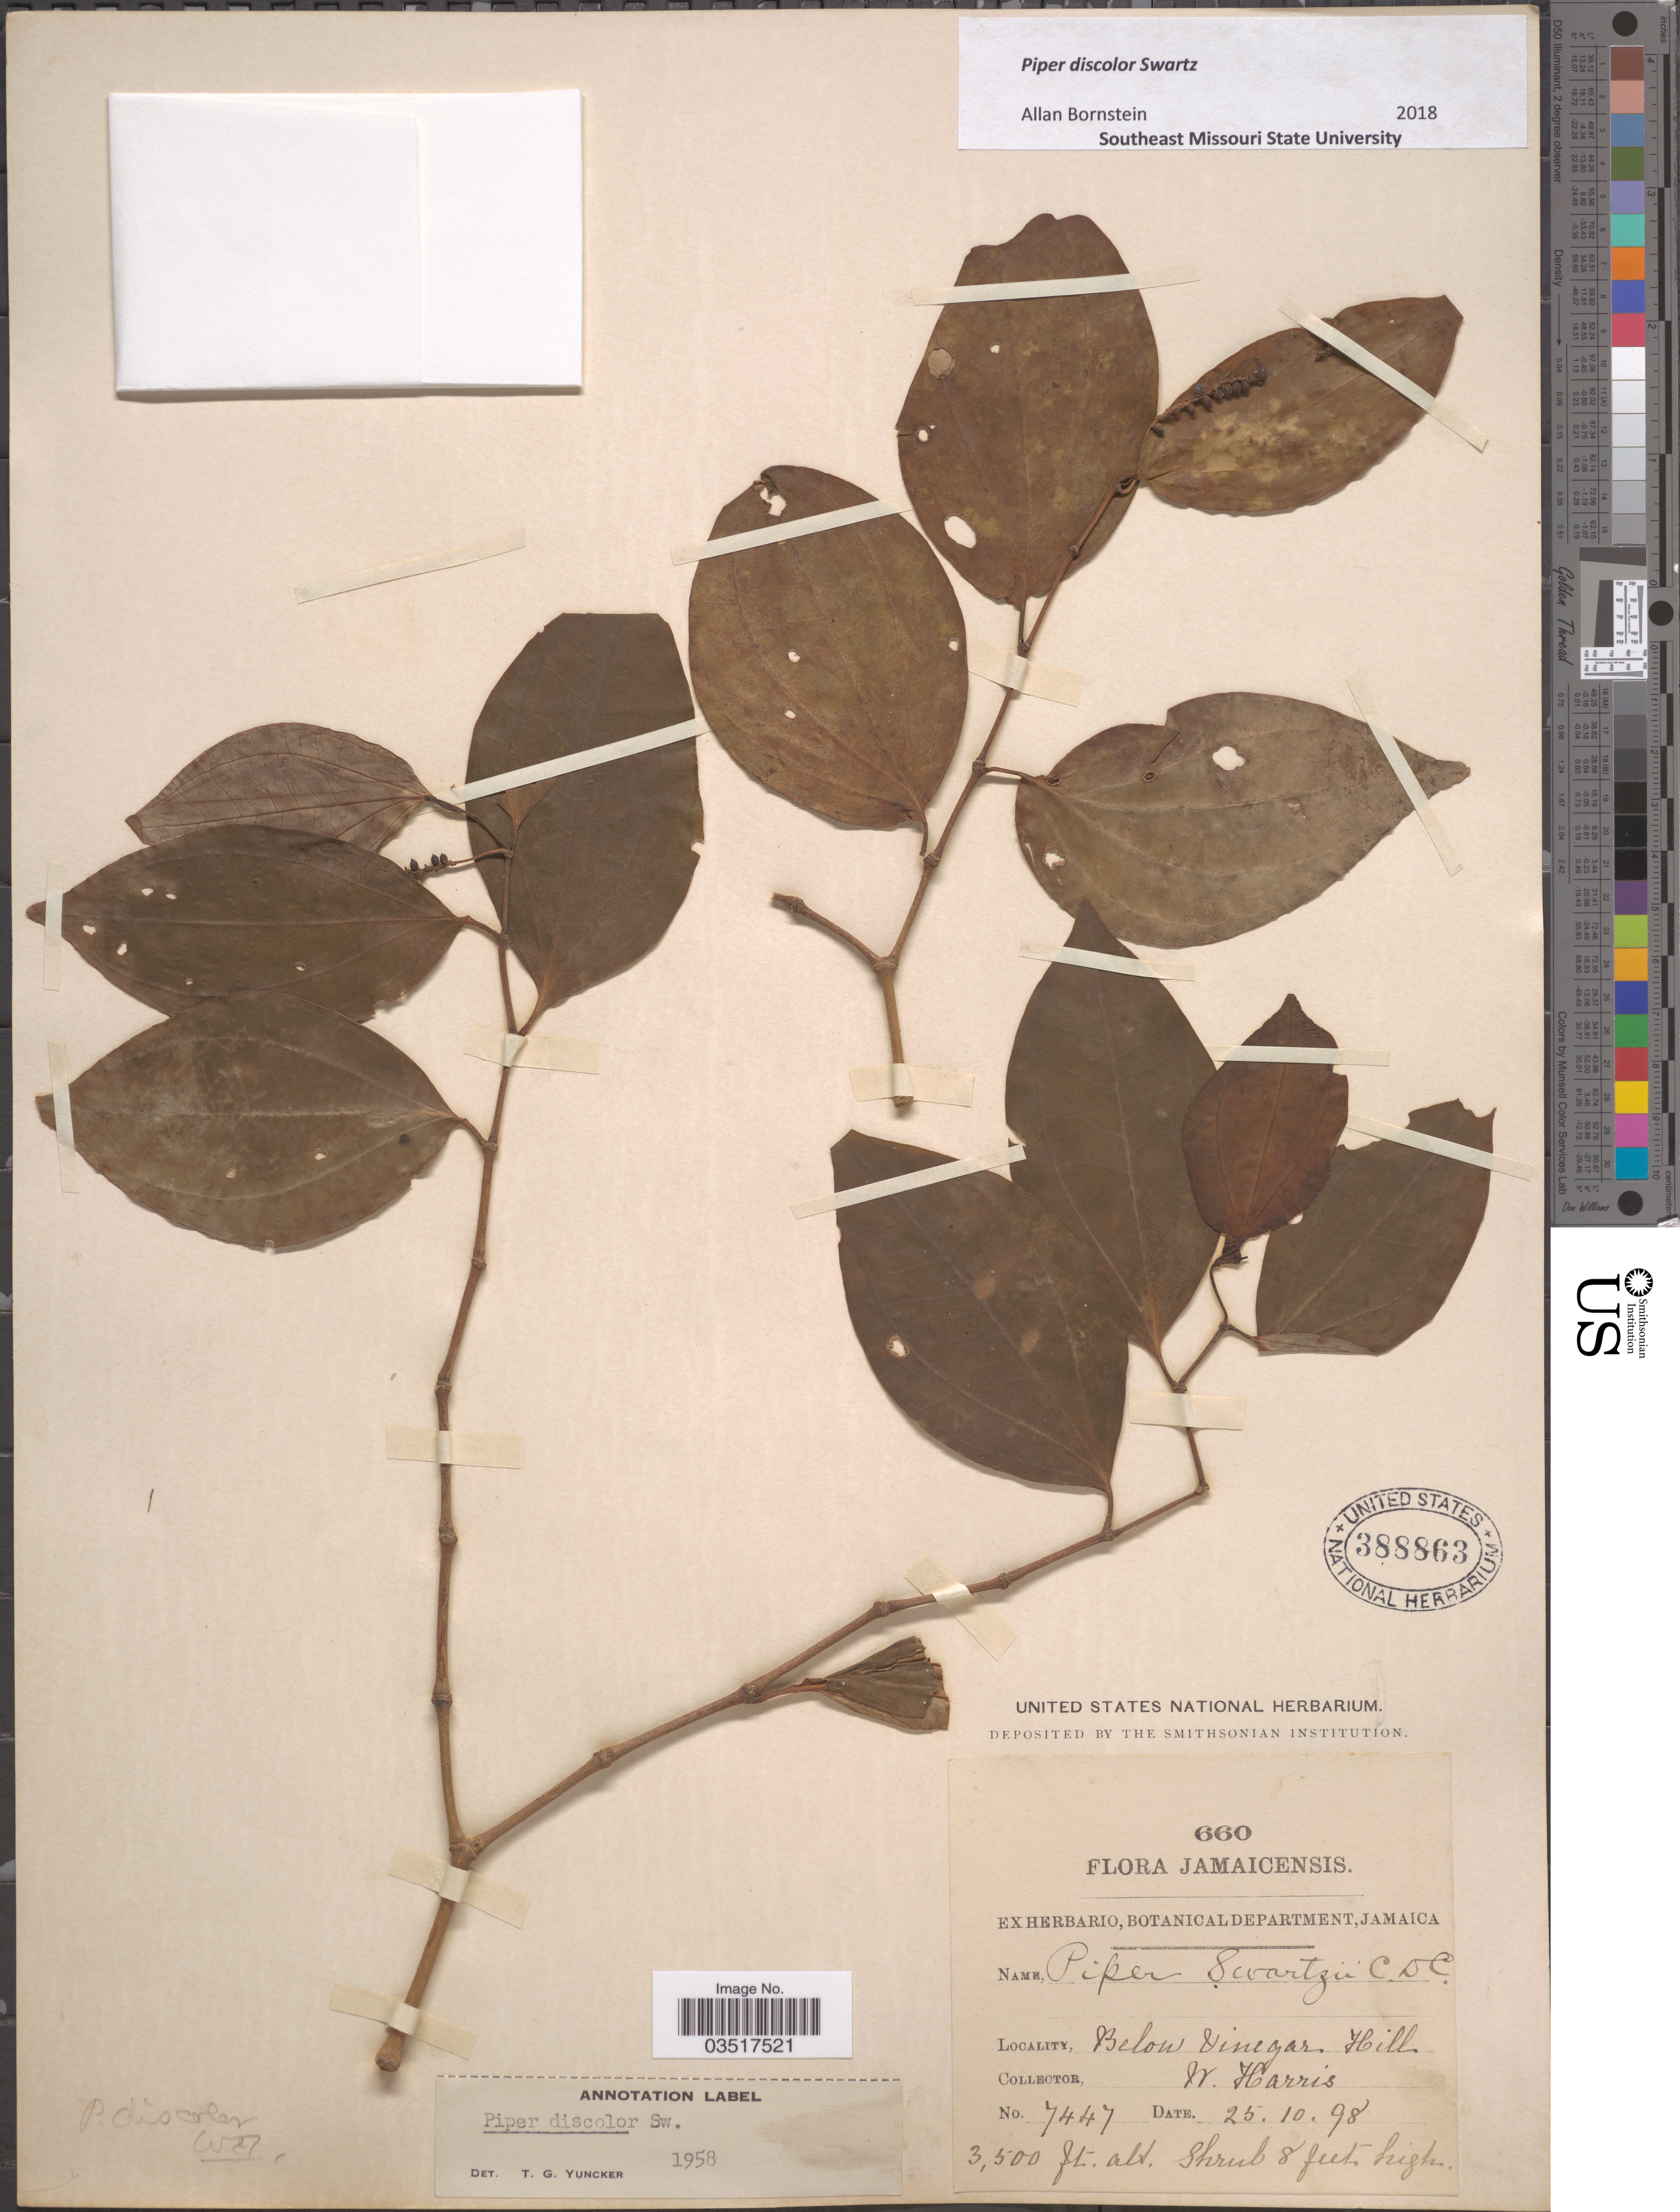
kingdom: Plantae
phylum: Tracheophyta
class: Magnoliopsida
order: Piperales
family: Piperaceae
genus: Piper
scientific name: Piper discolor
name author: Sw.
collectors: W. H. Harris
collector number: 7447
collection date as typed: Transcribed d/m/y: 25/10/98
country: Jamaica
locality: Below Vinegar Hill.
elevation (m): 1067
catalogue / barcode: US 388863